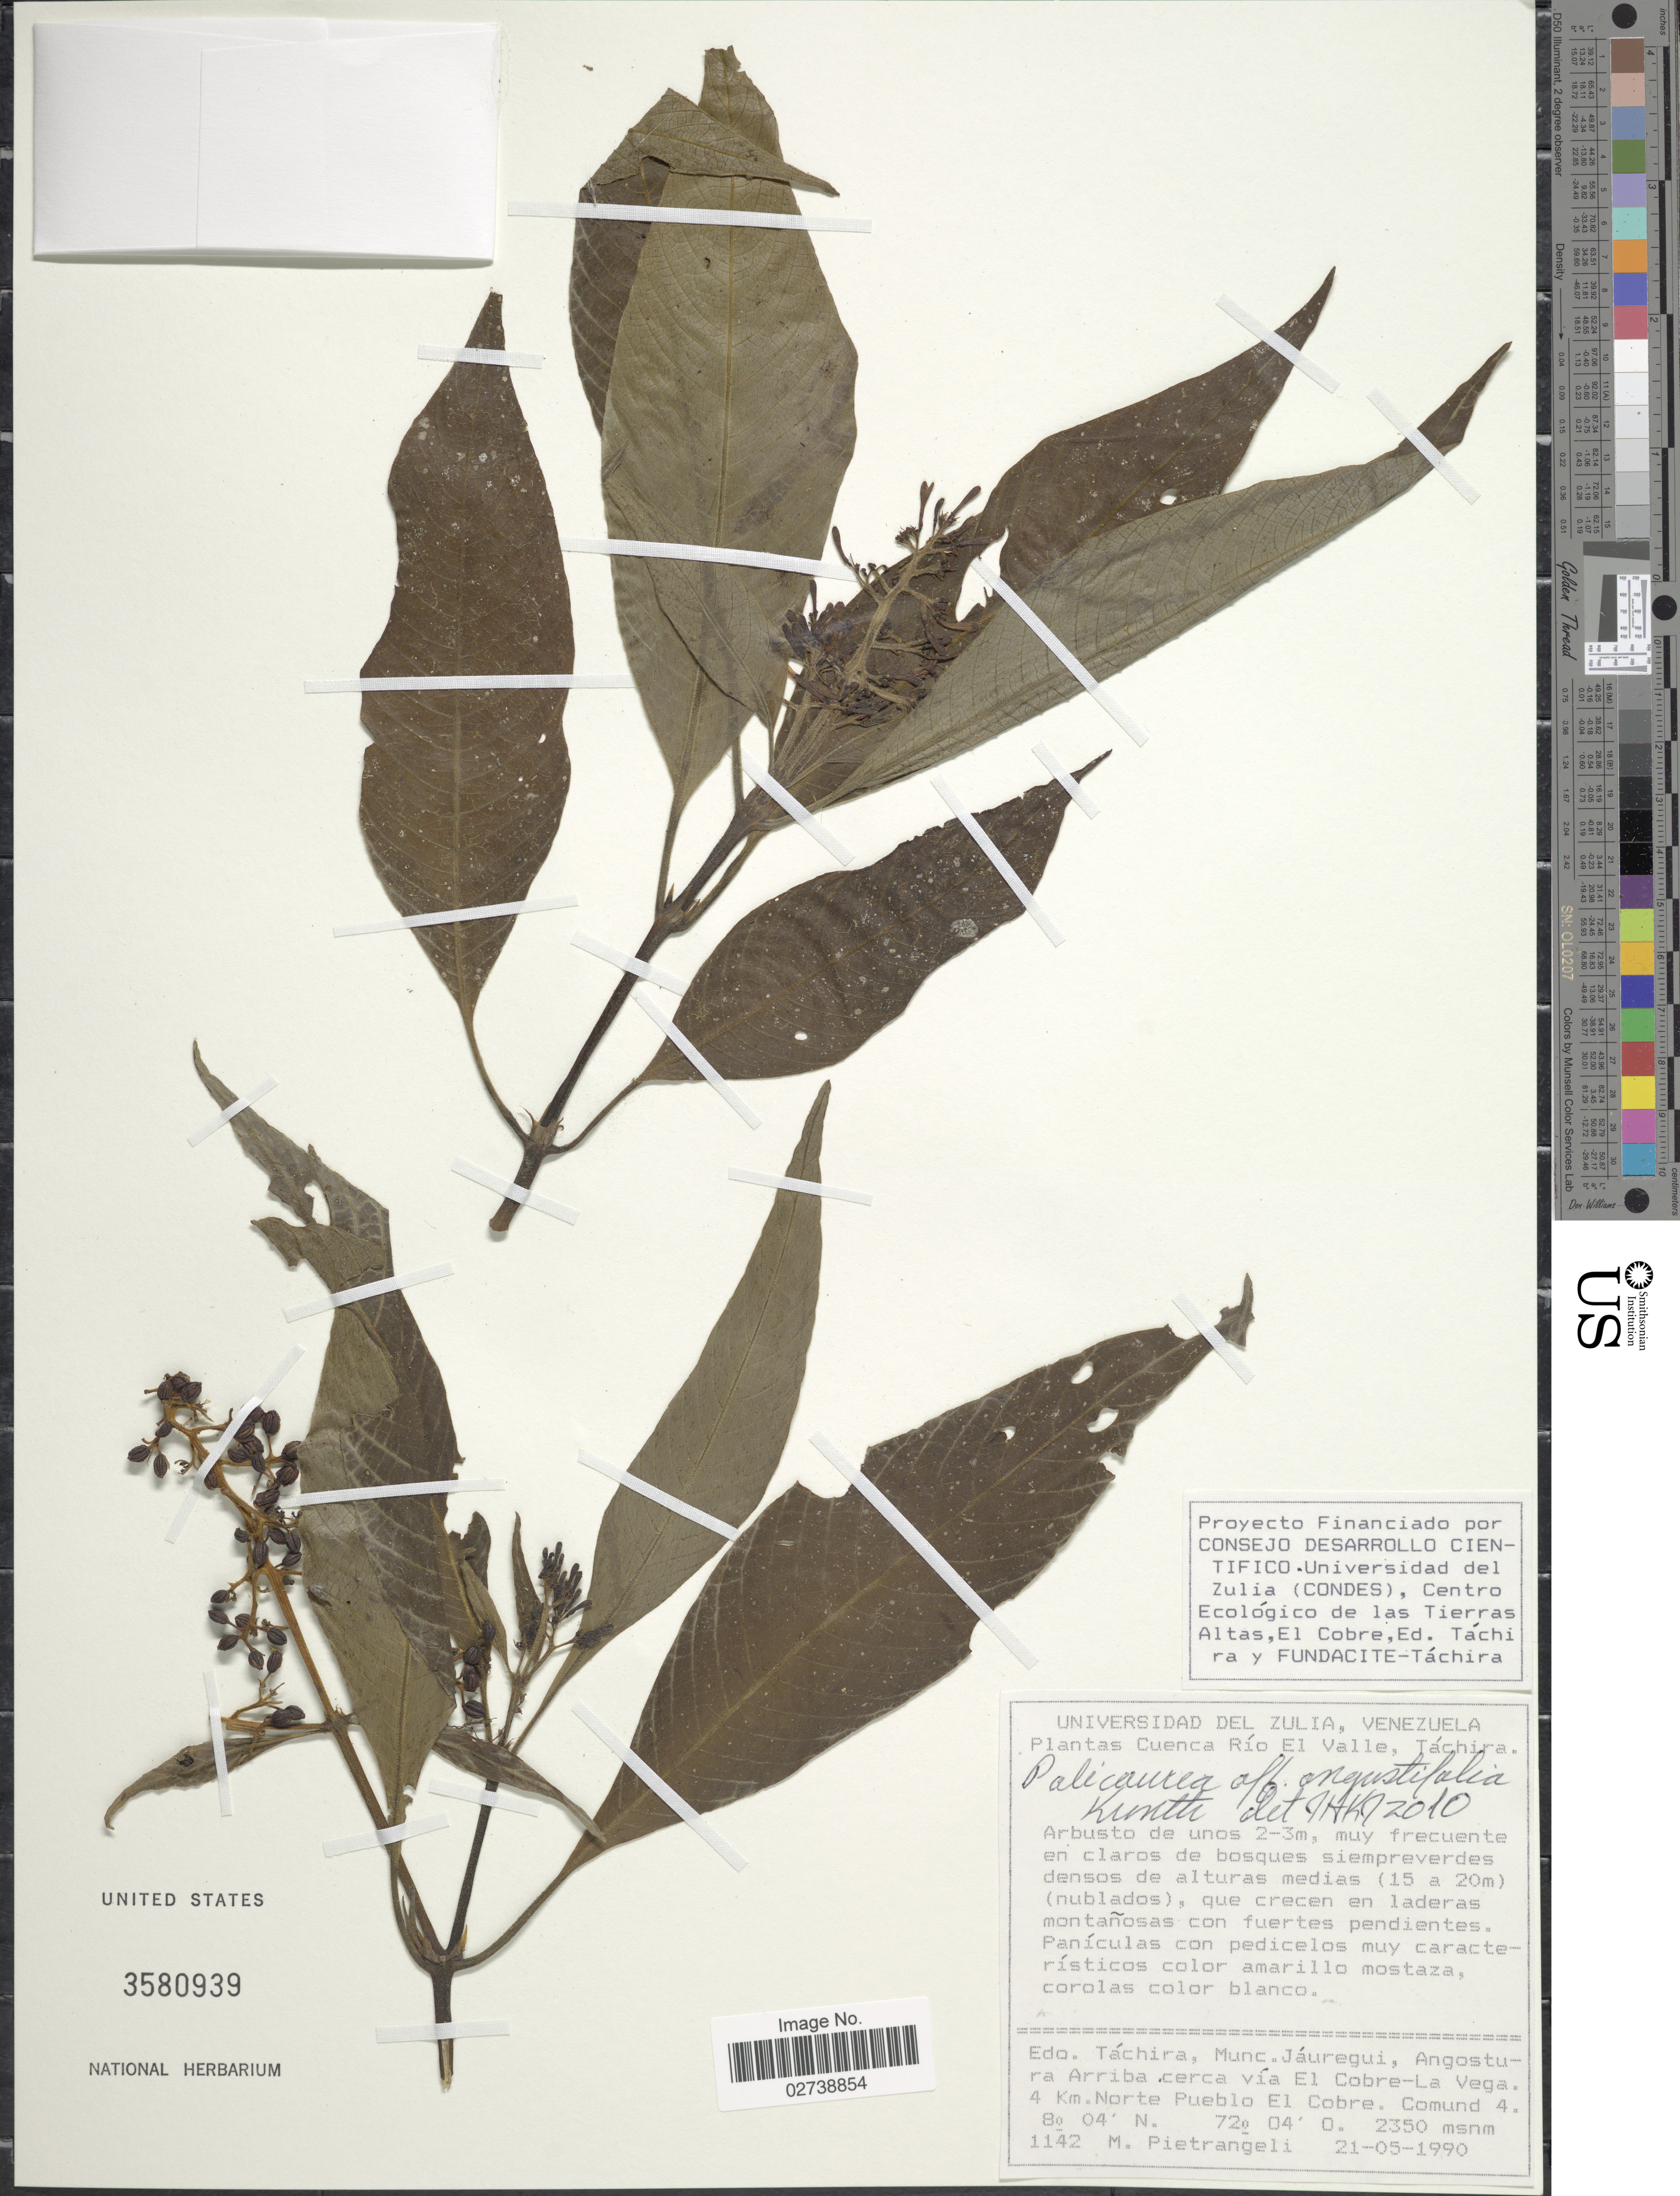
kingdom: Plantae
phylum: Tracheophyta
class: Magnoliopsida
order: Gentianales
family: Rubiaceae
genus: Palicourea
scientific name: Palicourea angustifolia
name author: Kunth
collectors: M. Pietrangeli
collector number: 1142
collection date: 1990-05-21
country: Venezuela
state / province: Tachira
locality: Cuenca Río El Valle, Munc. Jáuregui, Angostura Arriba cerca vía El Cobre-La vega. 4 Km Norte Pueblo El Cobre. Comund 4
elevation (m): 2350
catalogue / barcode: US 3580939